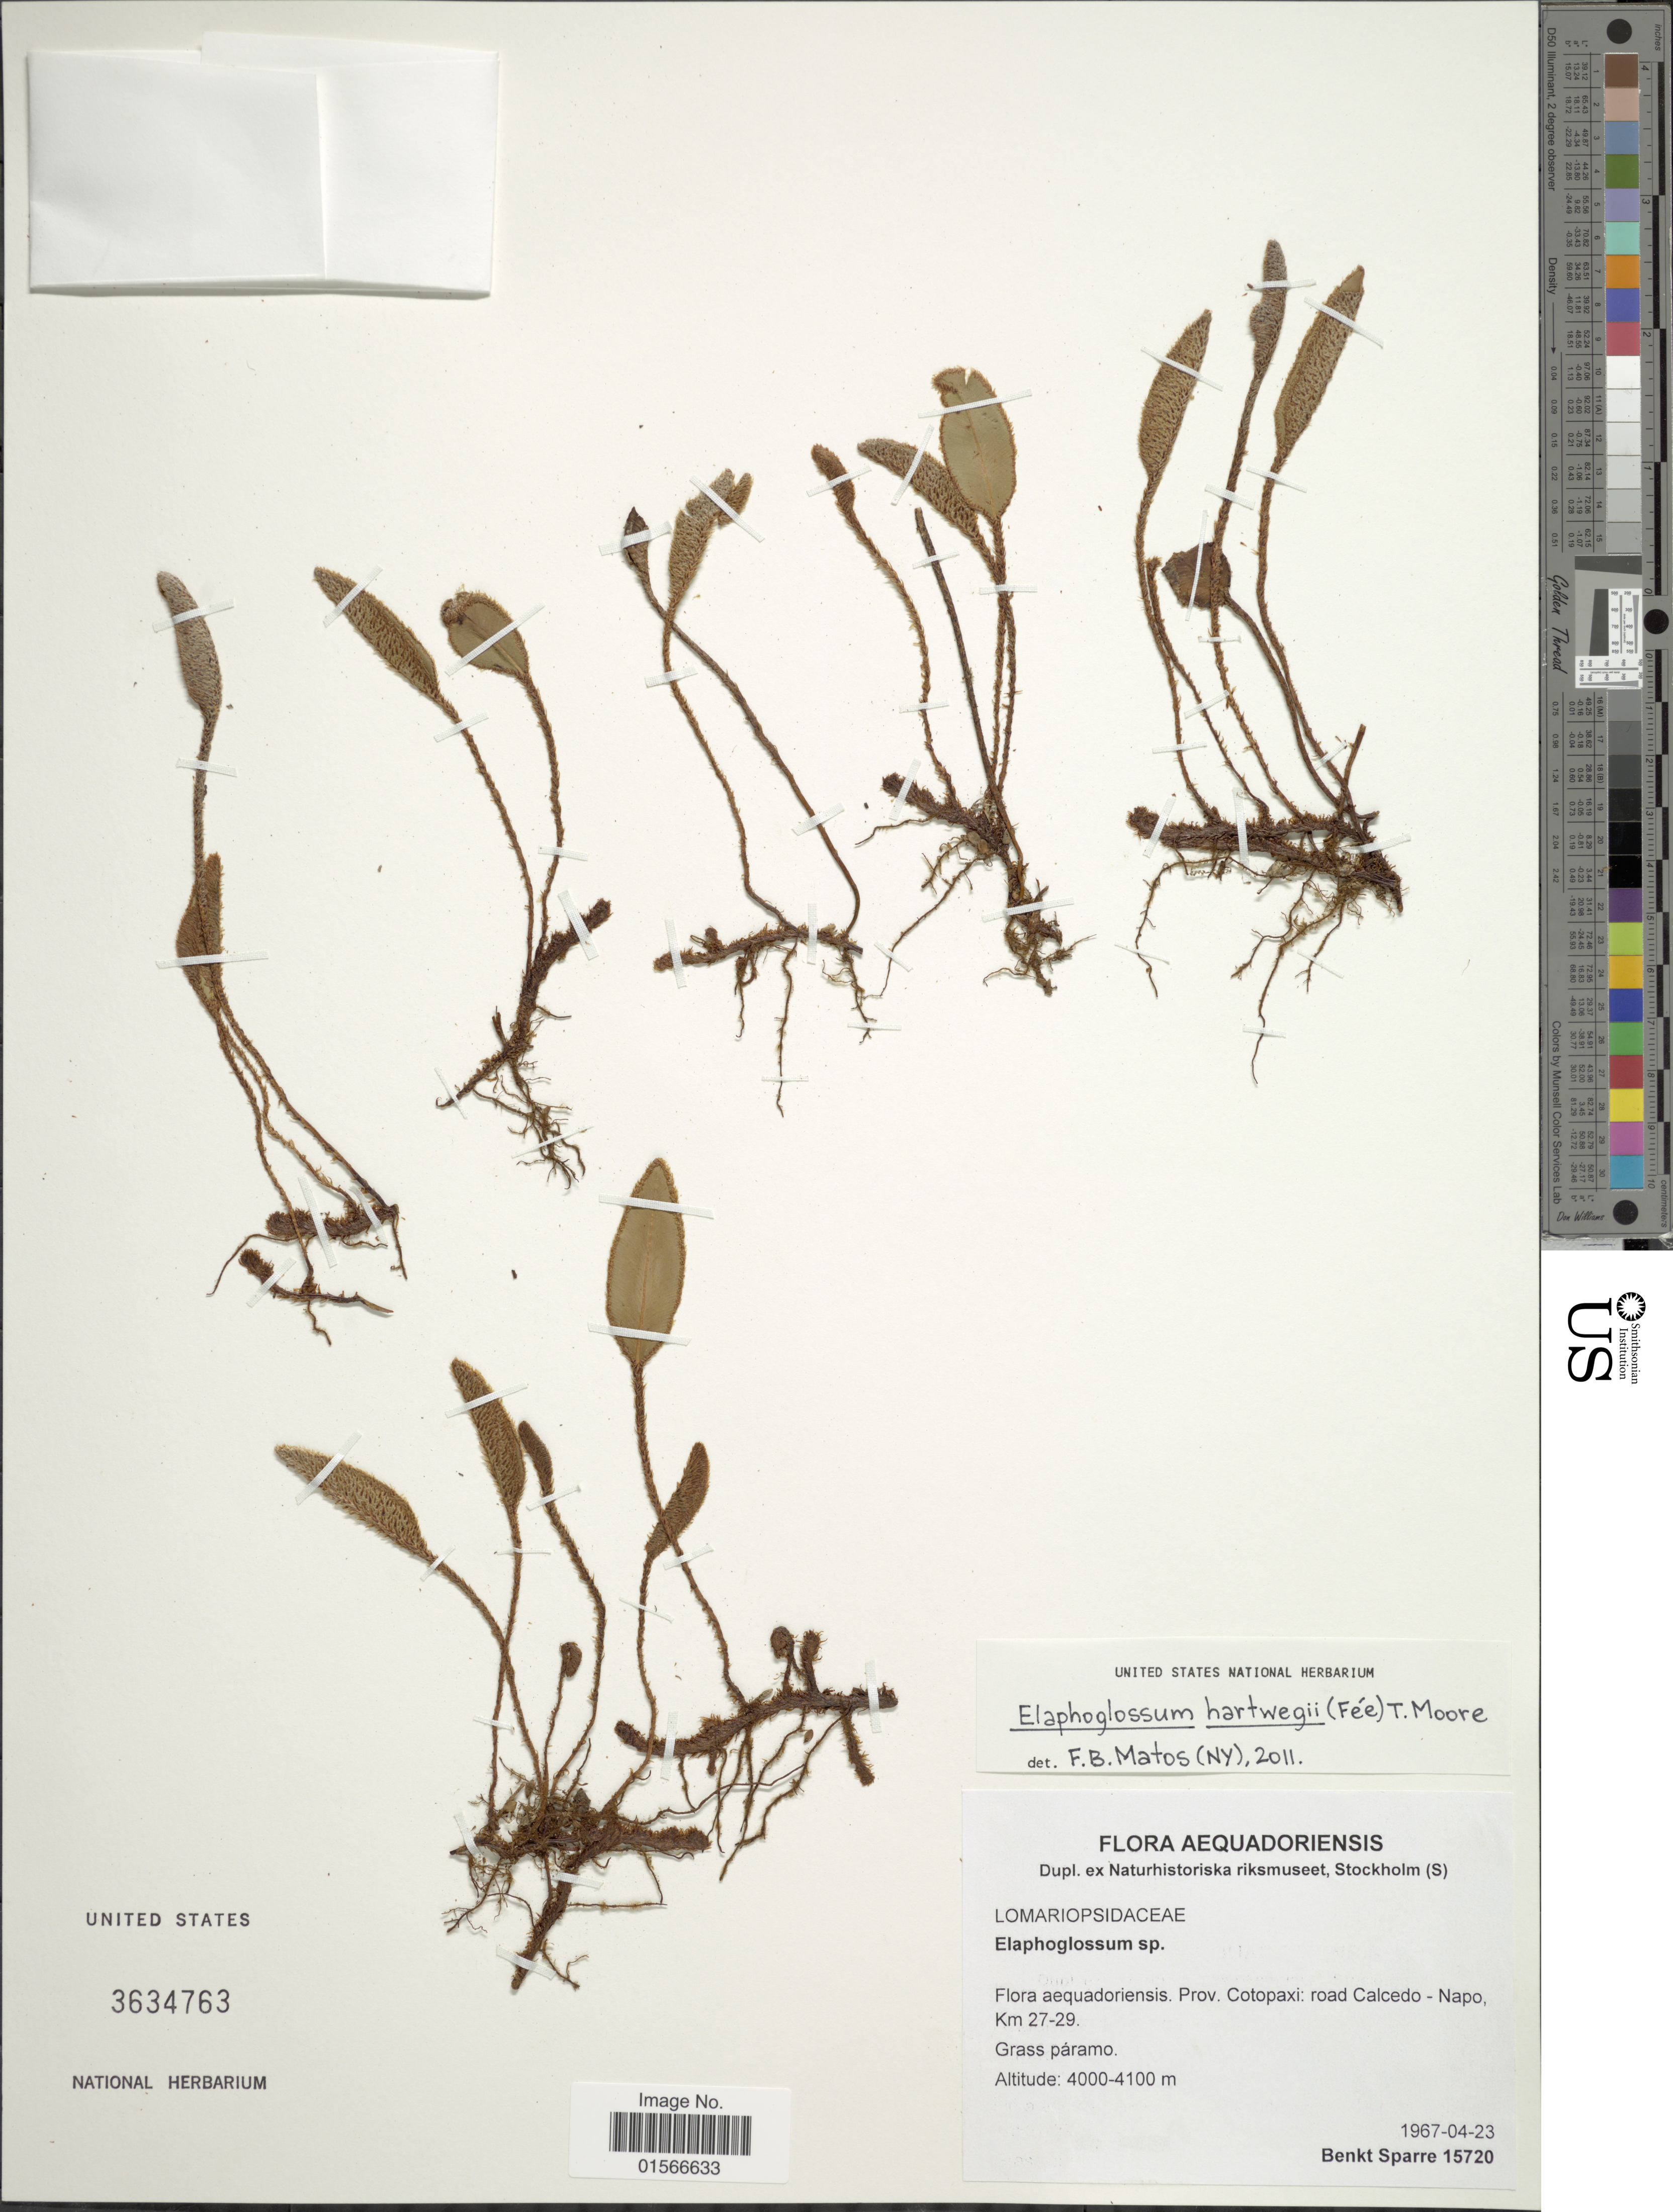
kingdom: Plantae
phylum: Tracheophyta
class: Polypodiopsida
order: Polypodiales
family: Dryopteridaceae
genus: Elaphoglossum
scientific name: Elaphoglossum hartwegii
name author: (Fée) T. Moore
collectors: B. Sparre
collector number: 15720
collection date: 1967-04-23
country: Ecuador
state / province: Cotopaxi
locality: Road Calcedo -Napo Km 27-29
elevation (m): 4000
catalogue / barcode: US 3634763